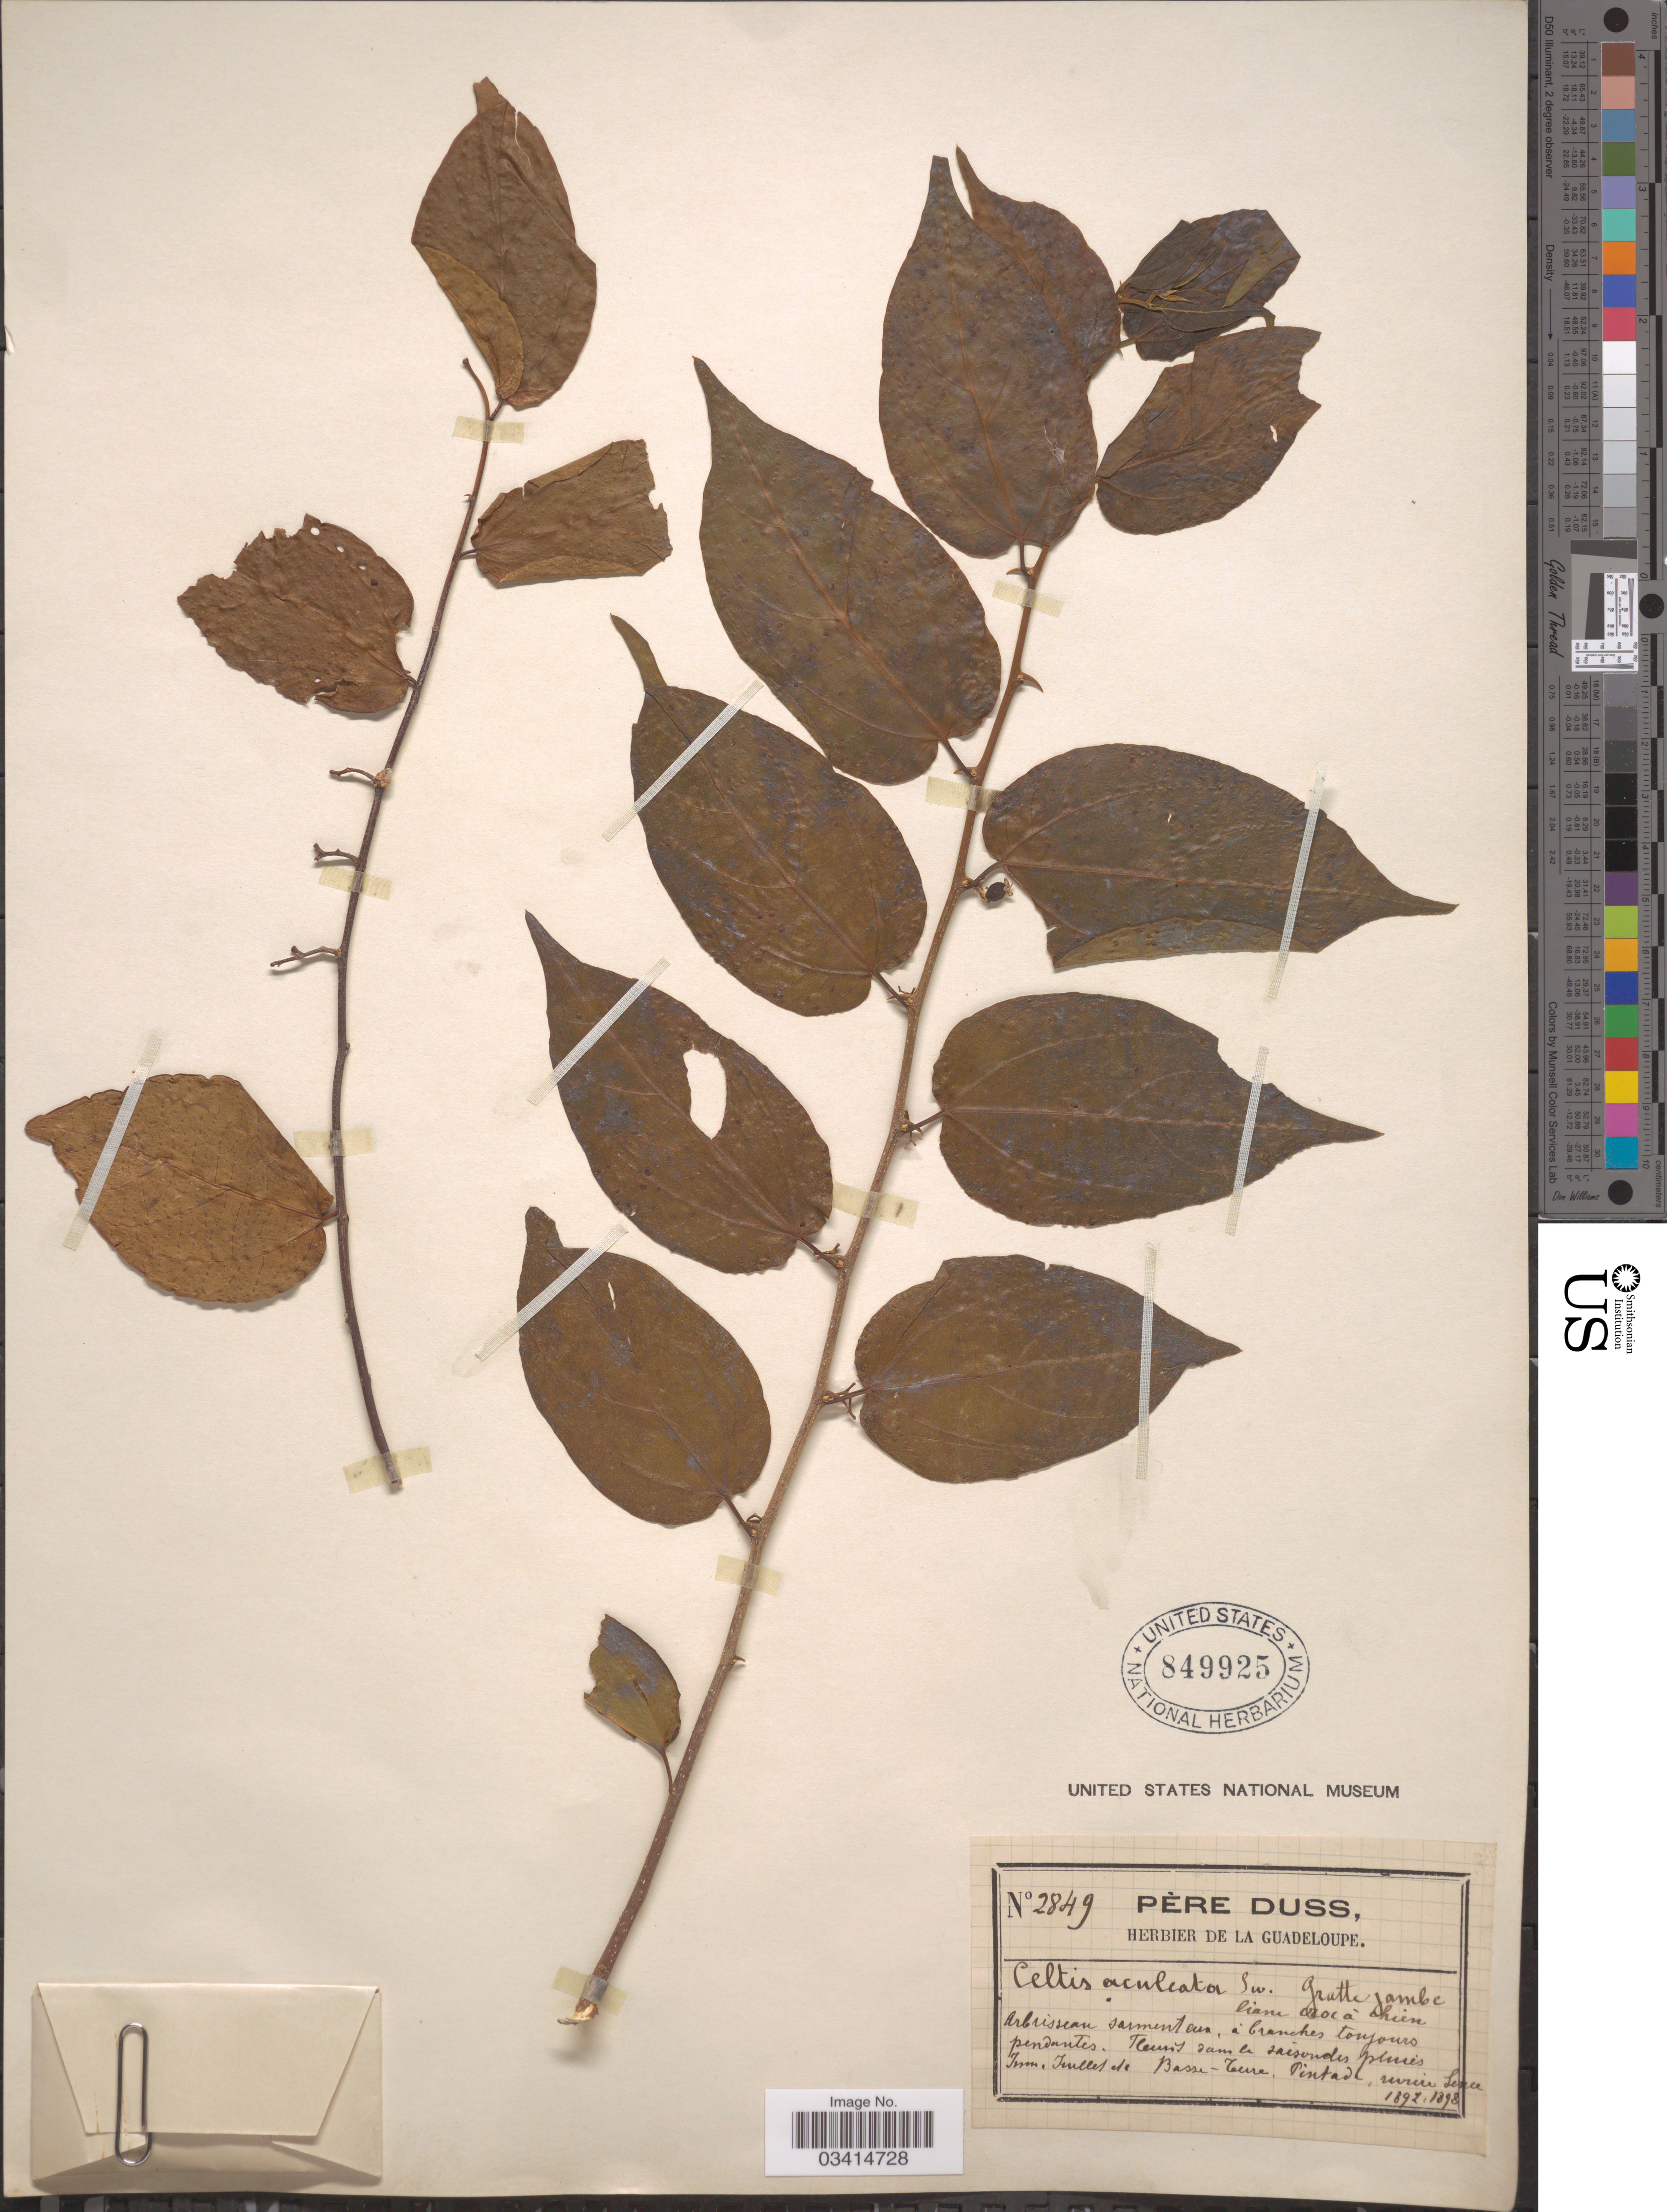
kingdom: Plantae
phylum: Tracheophyta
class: Magnoliopsida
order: Rosales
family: Cannabaceae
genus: Celtis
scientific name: Celtis iguanaea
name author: (Jacq.) Sarg.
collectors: Père Duss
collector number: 2849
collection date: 1892/1898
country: Guadeloupe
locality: Tem [interpreted]. Juillet etc. Basse-Terre, Pintade, riviere Lerce. [interpreted]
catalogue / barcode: US 849925